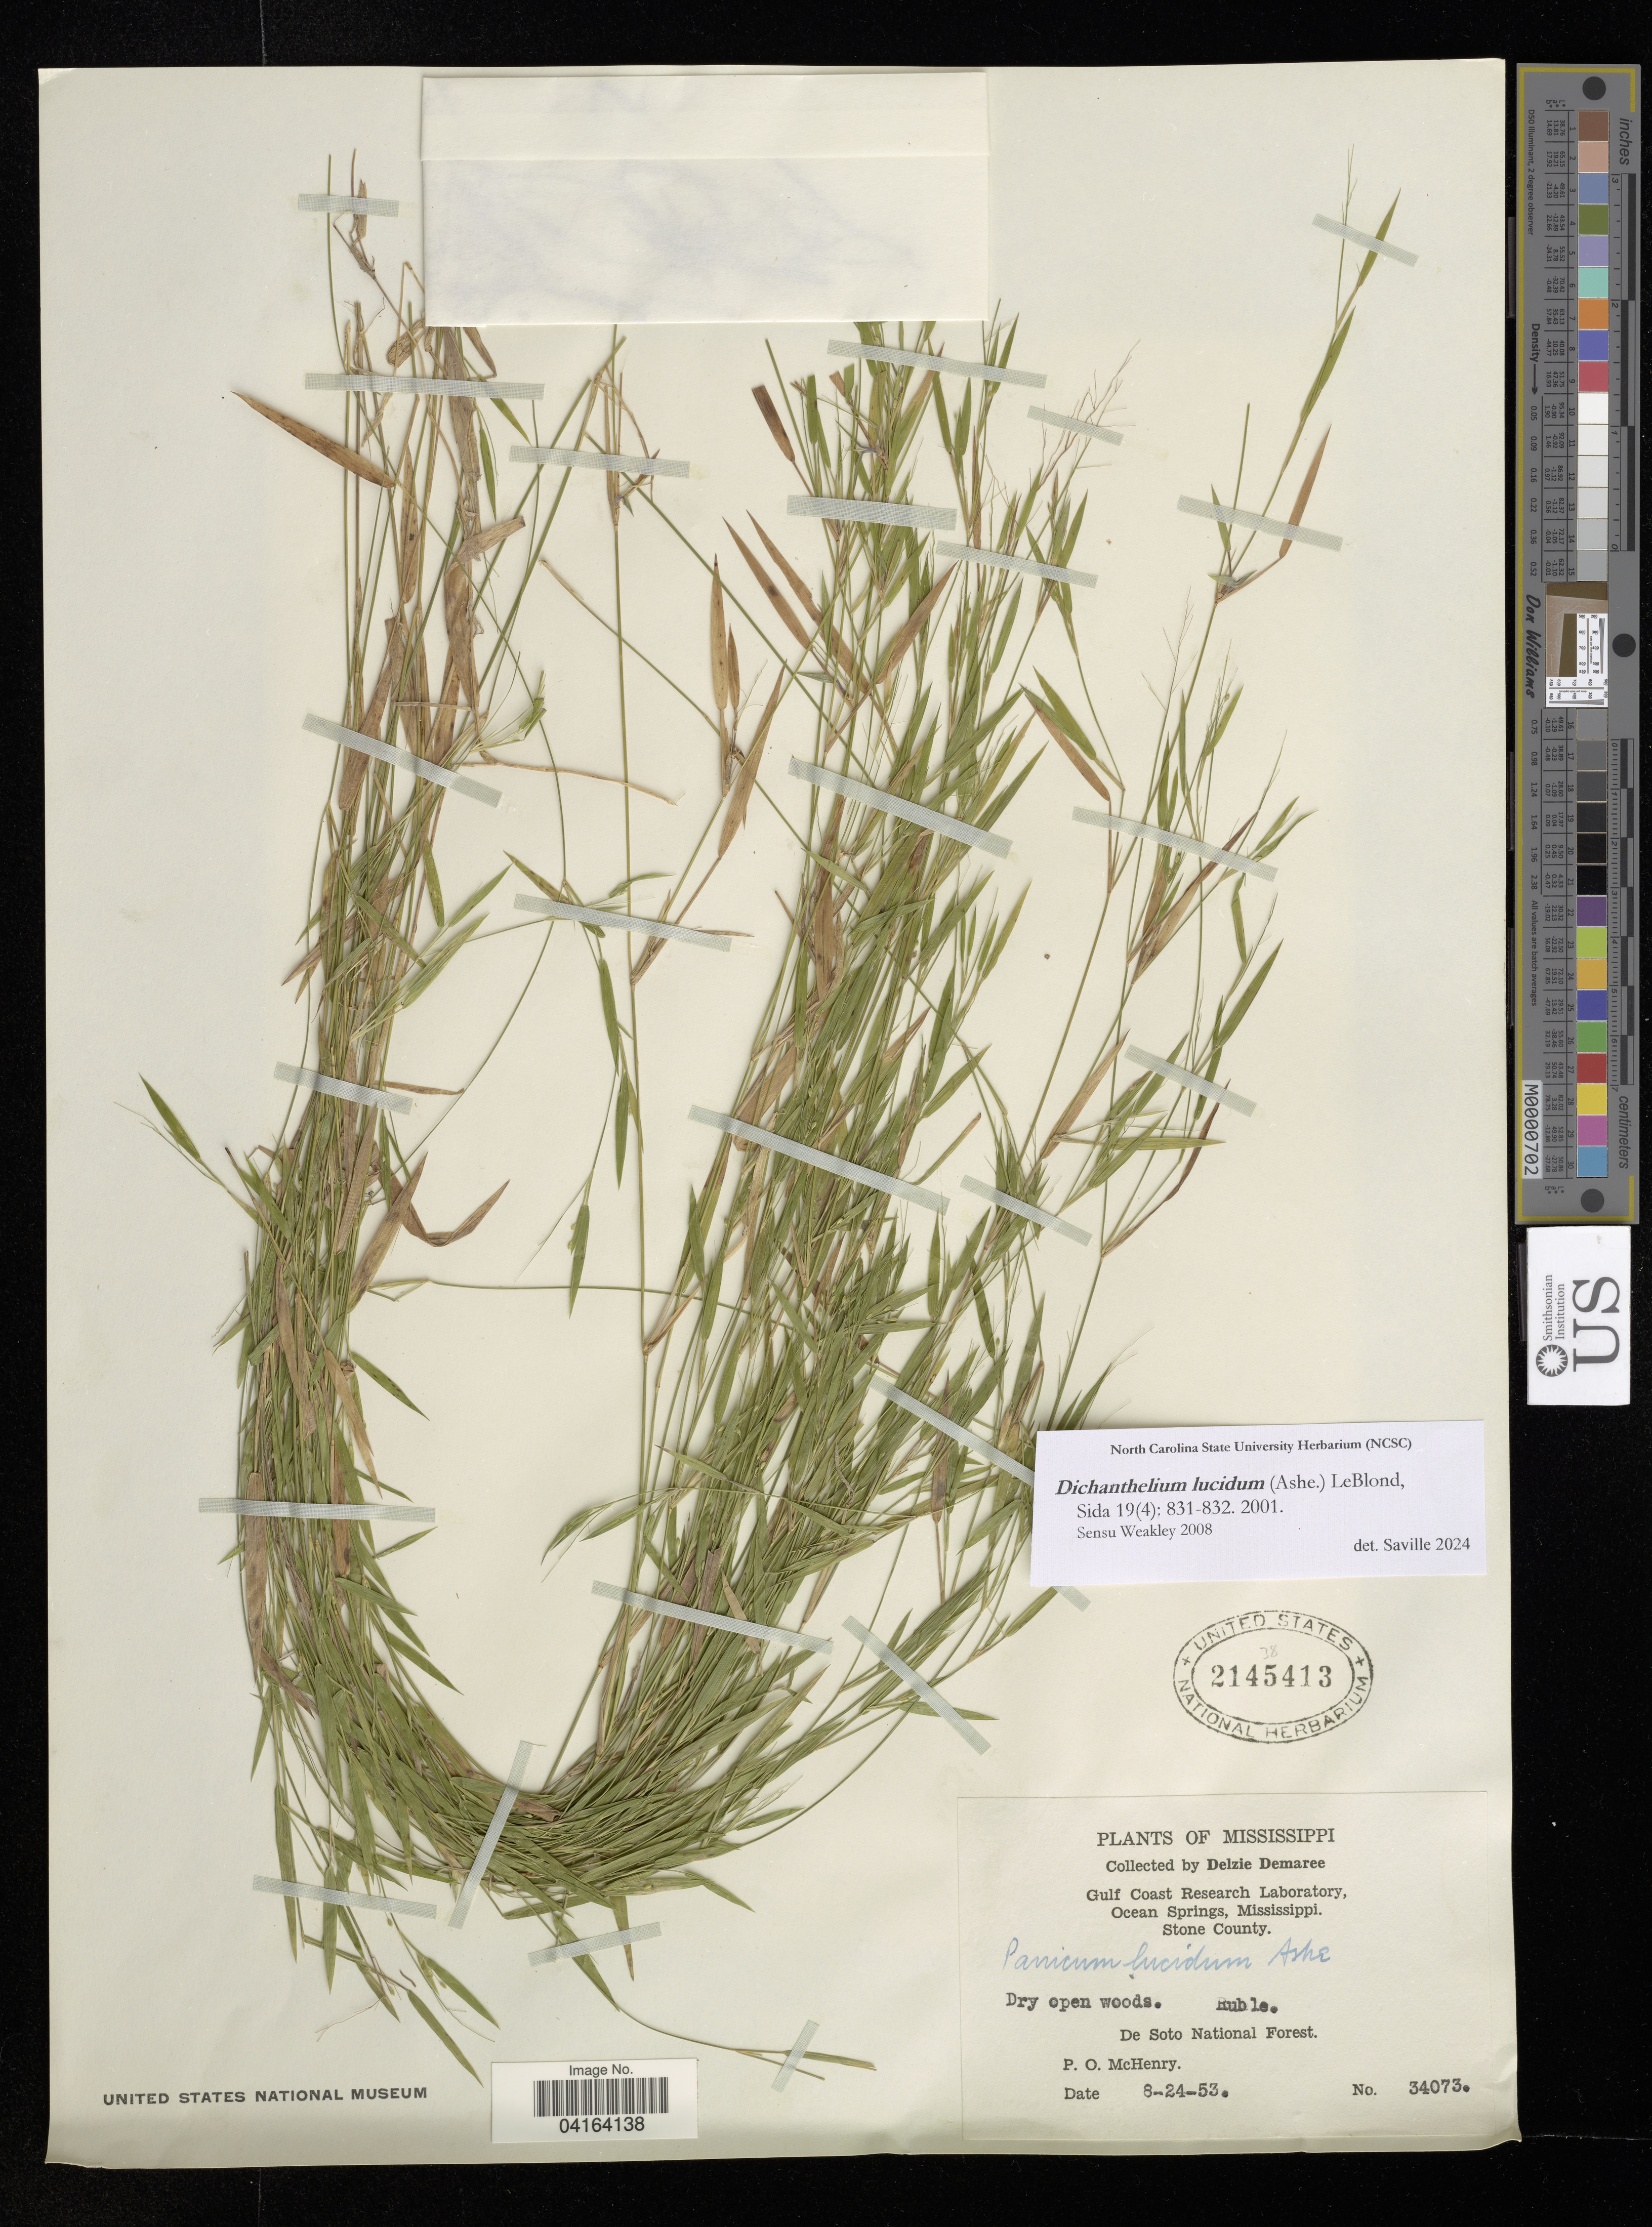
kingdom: Plantae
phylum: Tracheophyta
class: Liliopsida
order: Poales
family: Poaceae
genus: Dichanthelium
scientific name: Dichanthelium lucidum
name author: (Ashe) LeBlond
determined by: Saville, A. C., (NCSC), North Carolina State University (UNITED STATES)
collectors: D. Demaree & P. McHenry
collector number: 34073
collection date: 1953-08-24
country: United States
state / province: Mississippi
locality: Gulf Coast Research Laboratory, Ocean Springs. Stone County. De Soto National Forest.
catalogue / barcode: US 2145413